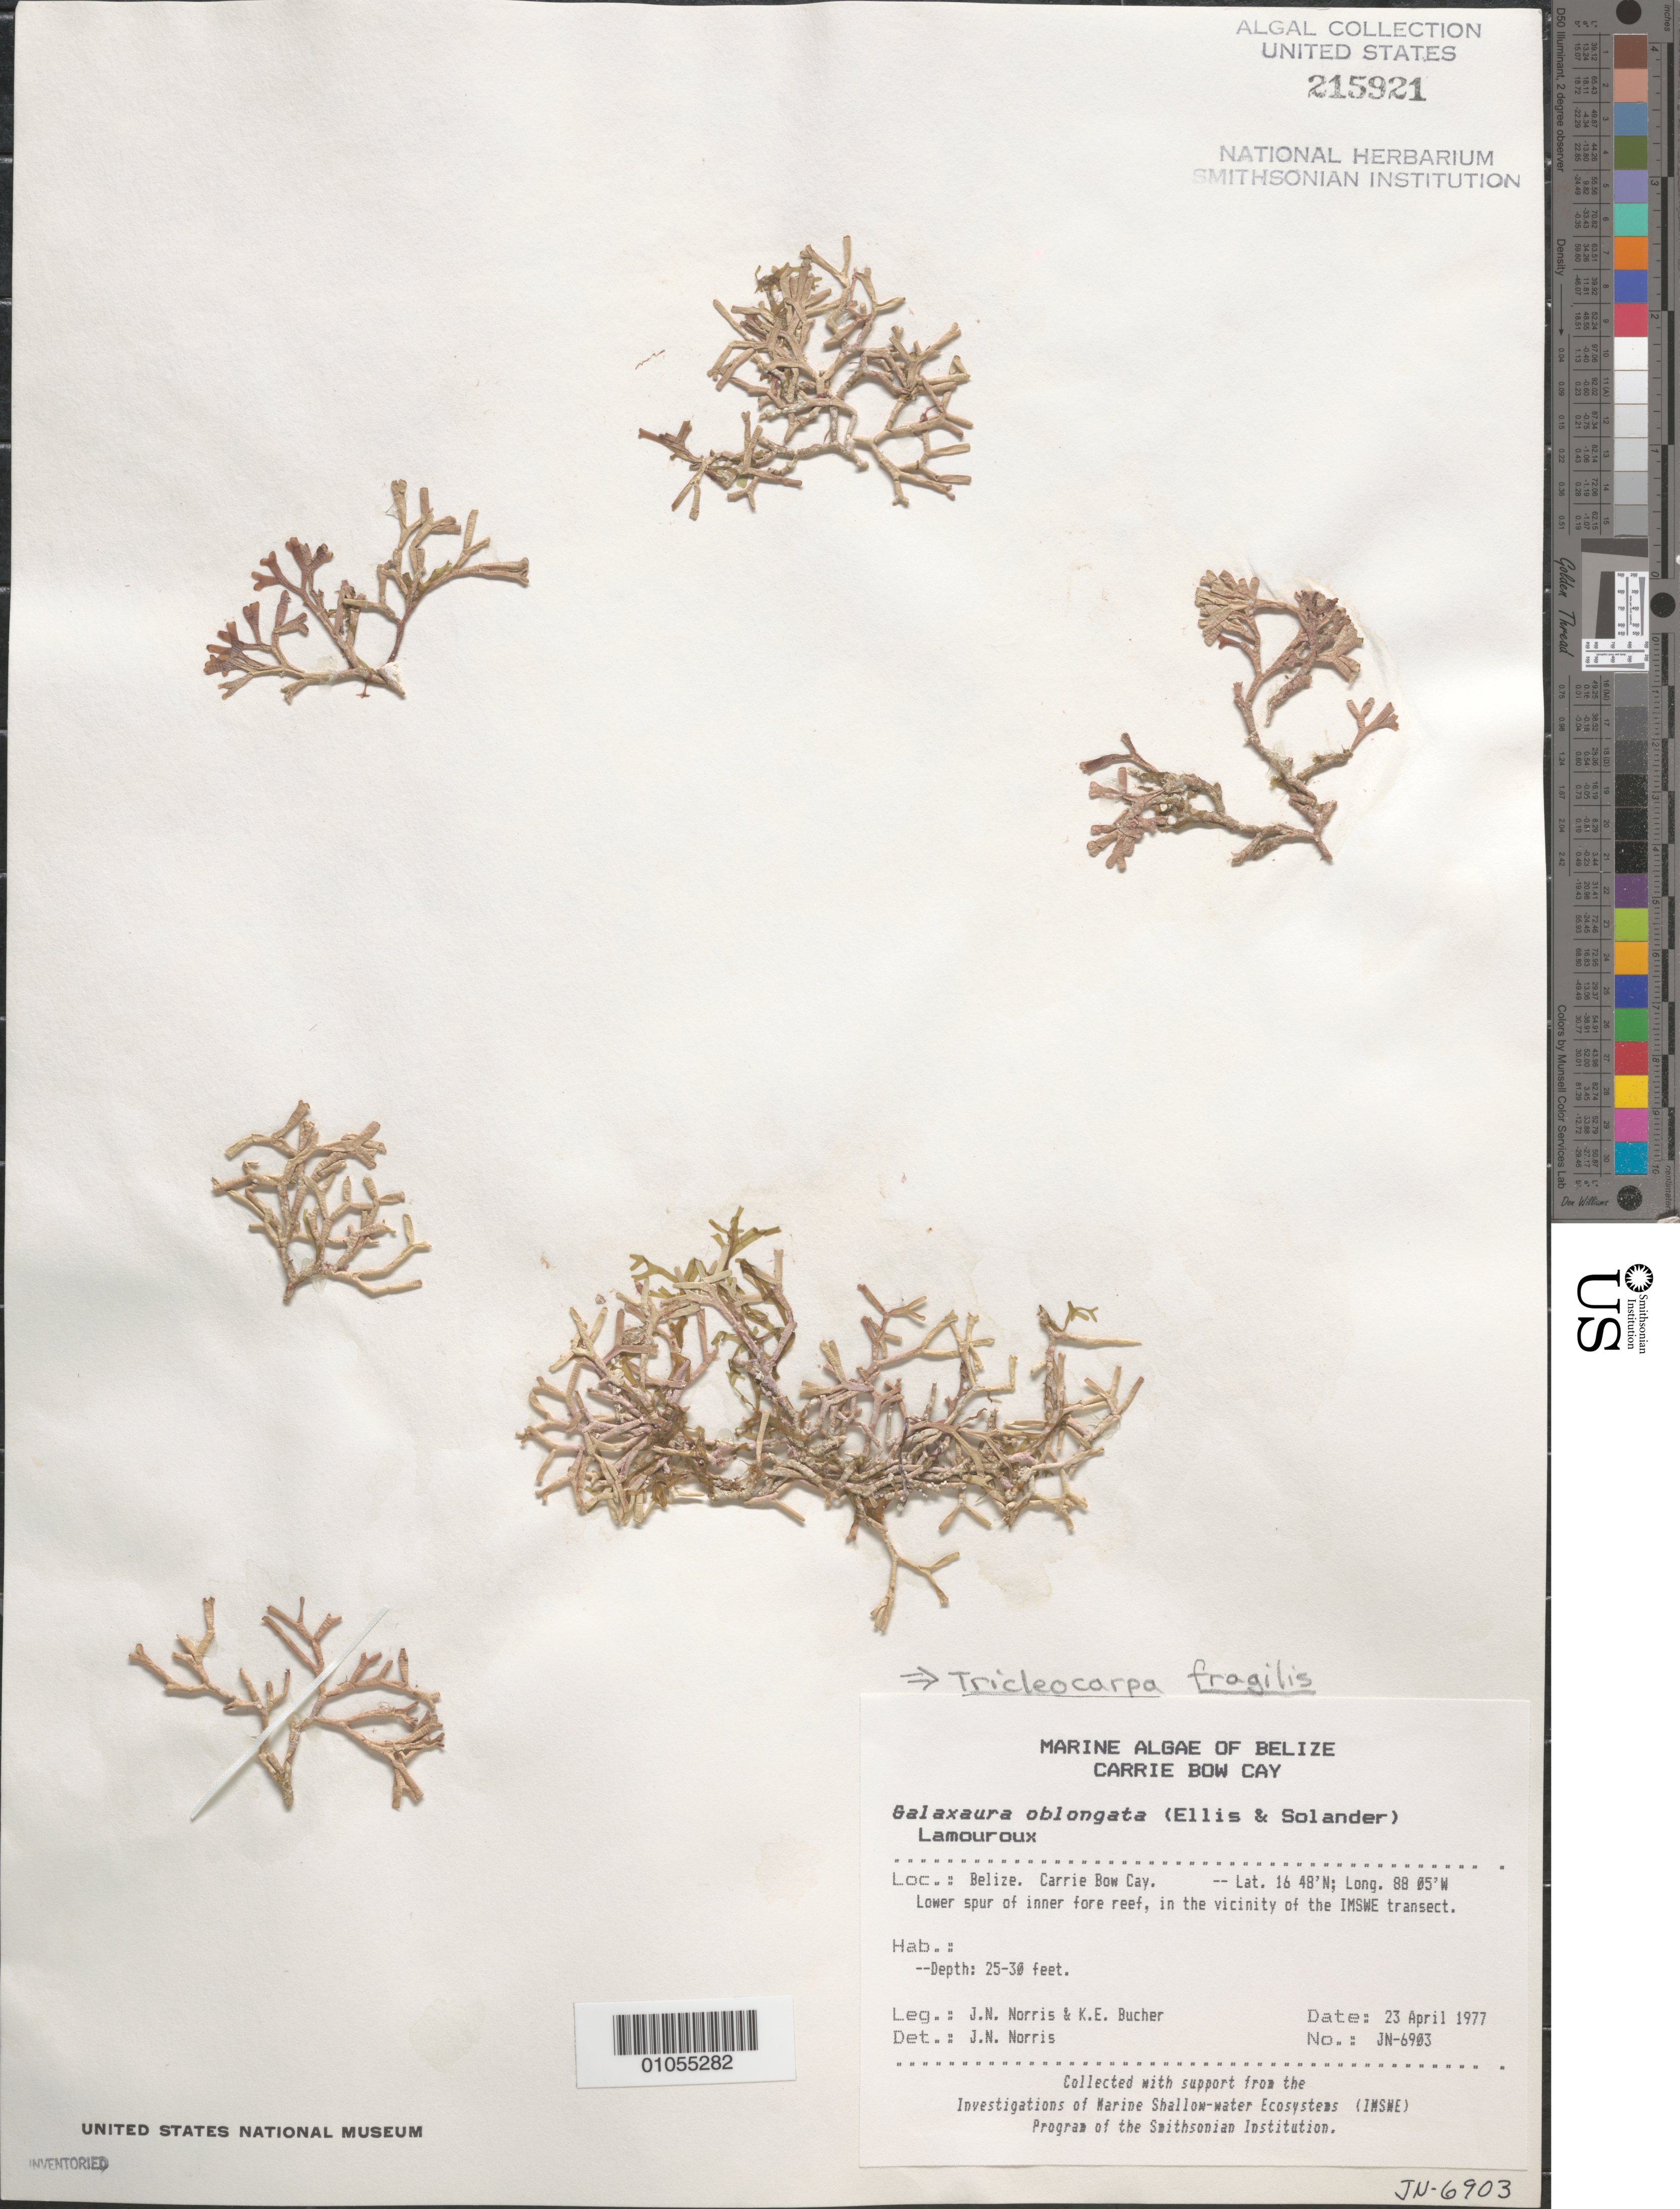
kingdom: Plantae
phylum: Rhodophyta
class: Florideophyceae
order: Nemaliales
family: Galaxauraceae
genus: Tricleocarpa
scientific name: Tricleocarpa fragilis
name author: (L.) Huisman & R.A. Towns.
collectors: J. N. Norris & K. E. Bucher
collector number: JN-6903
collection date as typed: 23 Apr 1977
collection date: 1977-04-23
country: Belize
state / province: Stann Creek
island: Carrie Bow Cay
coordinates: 16 48'N, 88 05'W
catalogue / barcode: US 215921